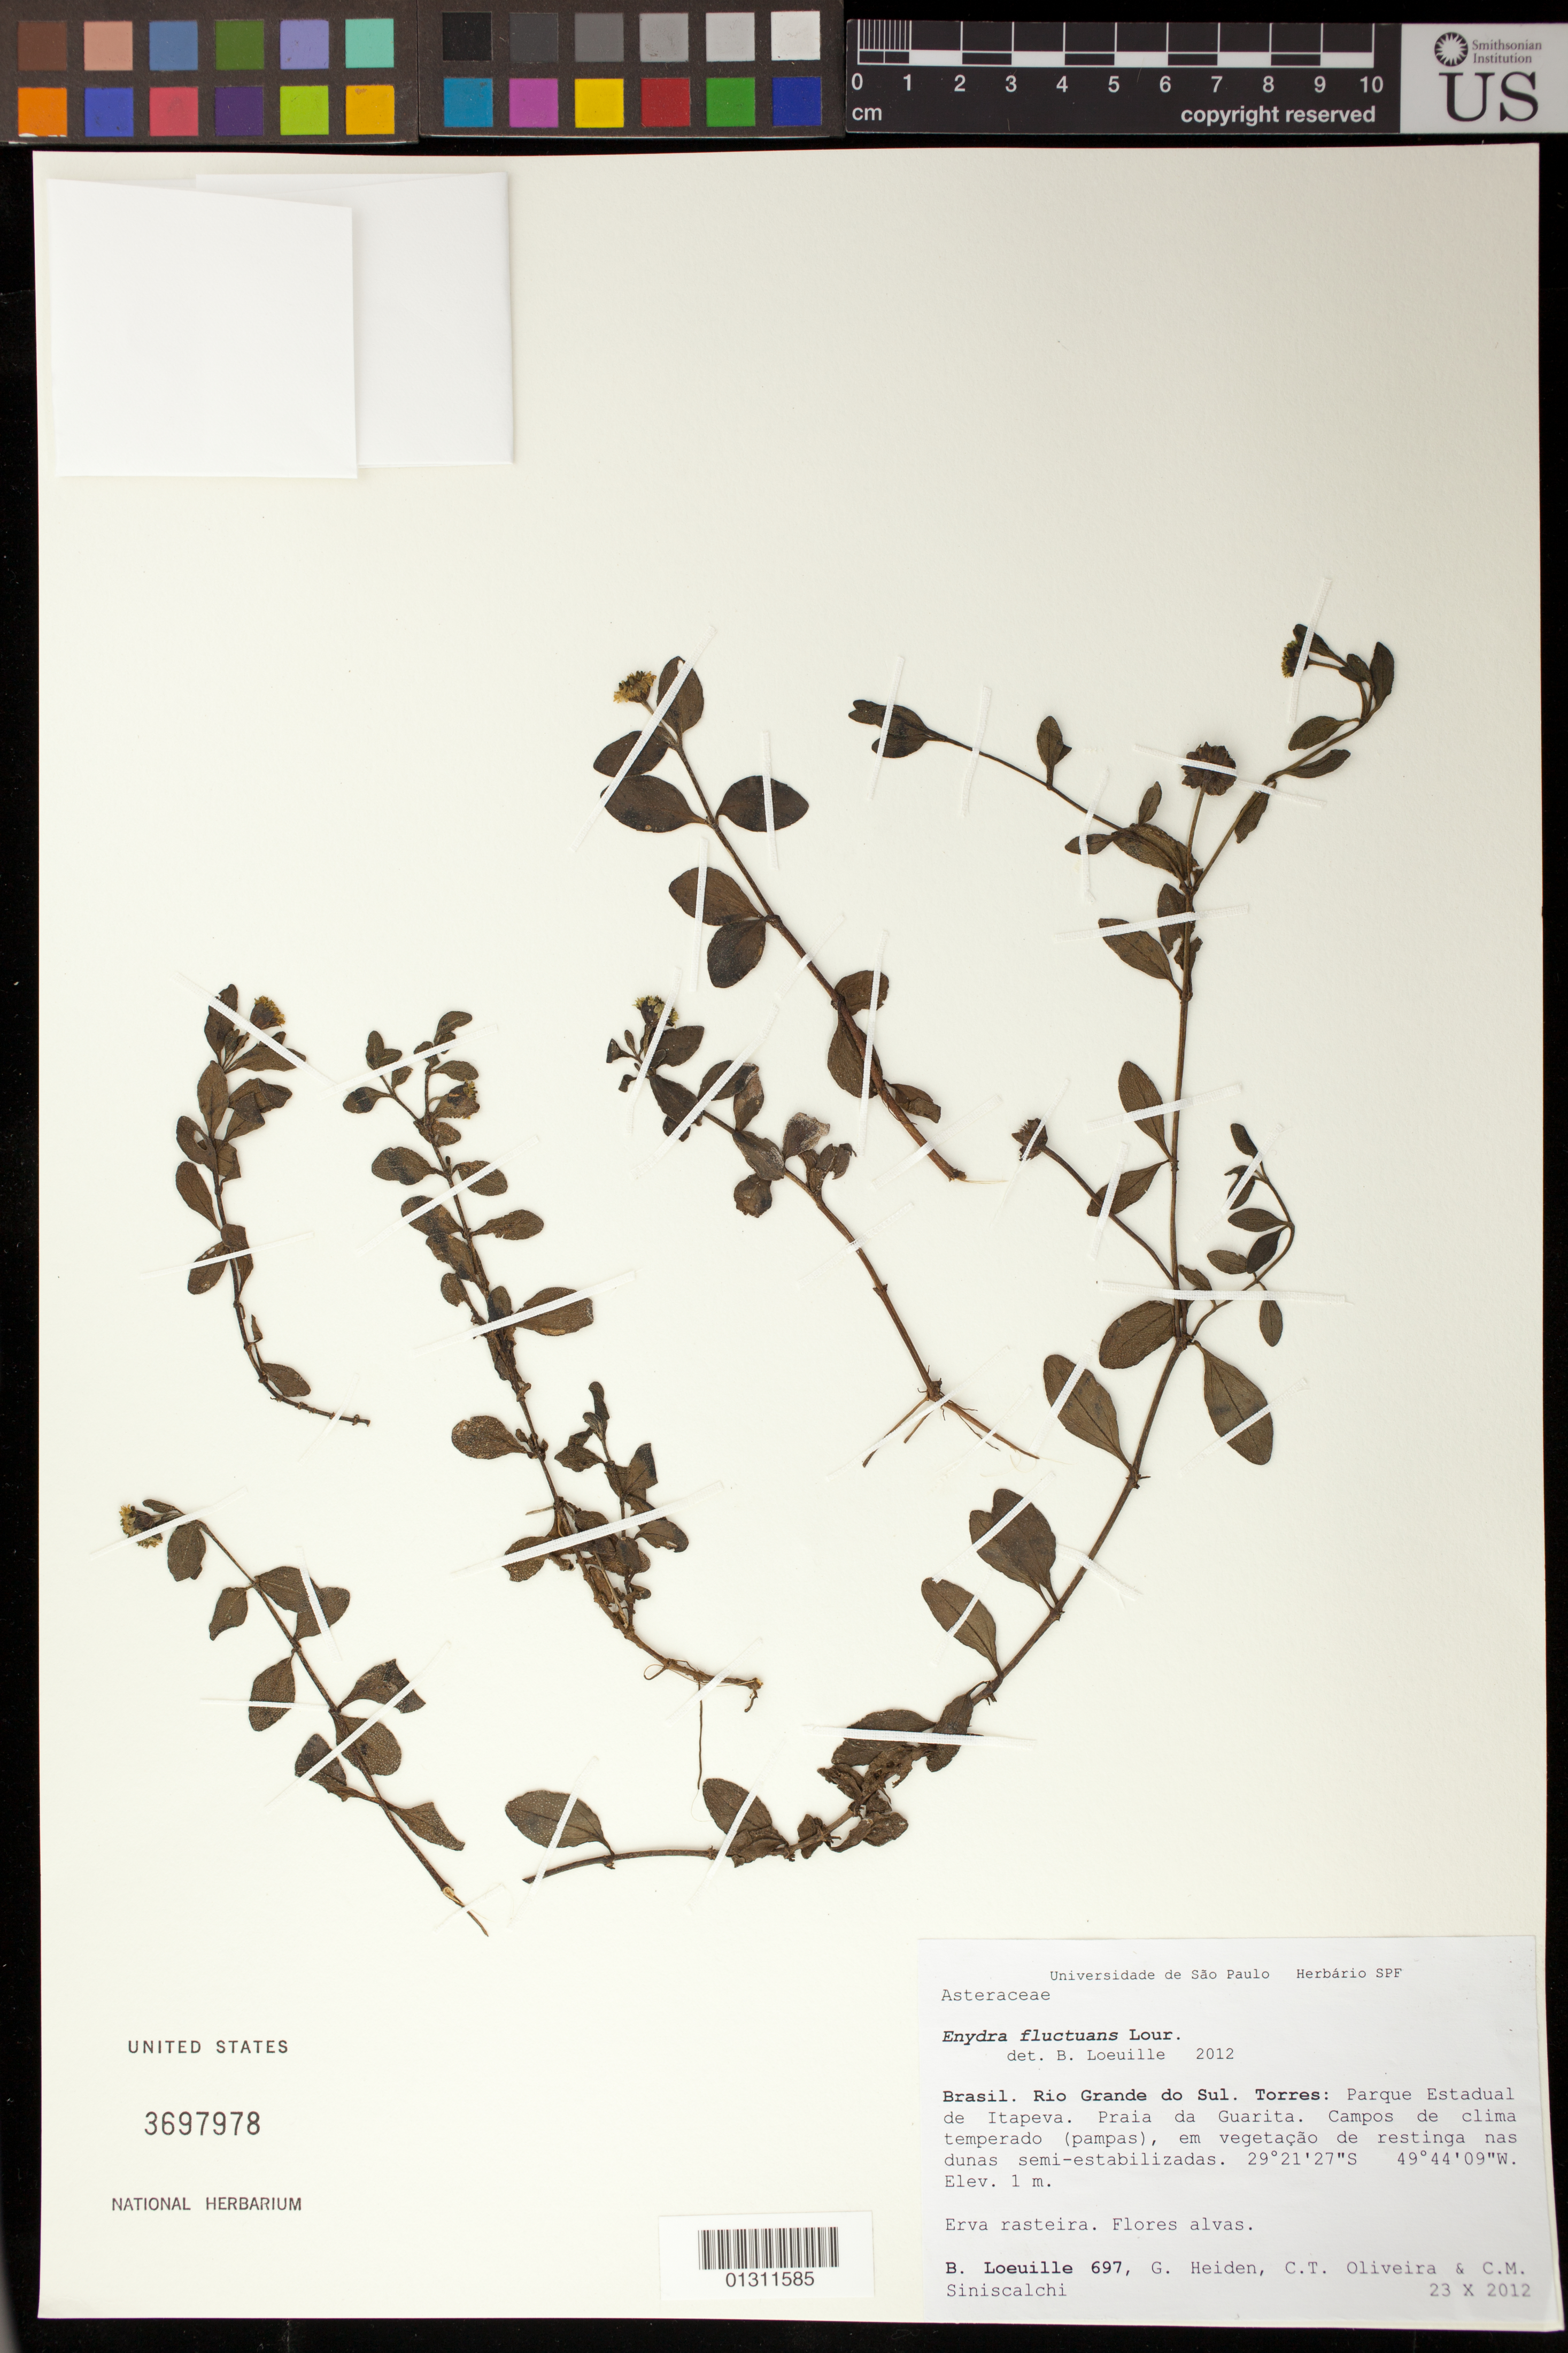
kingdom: Plantae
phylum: Tracheophyta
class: Magnoliopsida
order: Asterales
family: Asteraceae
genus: Enydra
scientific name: Enydra fluctuans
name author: Lour.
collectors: B. Loeuille, G. Heiden & C. T. Oliveira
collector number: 697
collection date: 2012-10-23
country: Brazil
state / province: Rio Grande do Sul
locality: Torres: Parque Estadual de Itapeva. Praia da Guarita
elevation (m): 1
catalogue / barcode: US 3697978